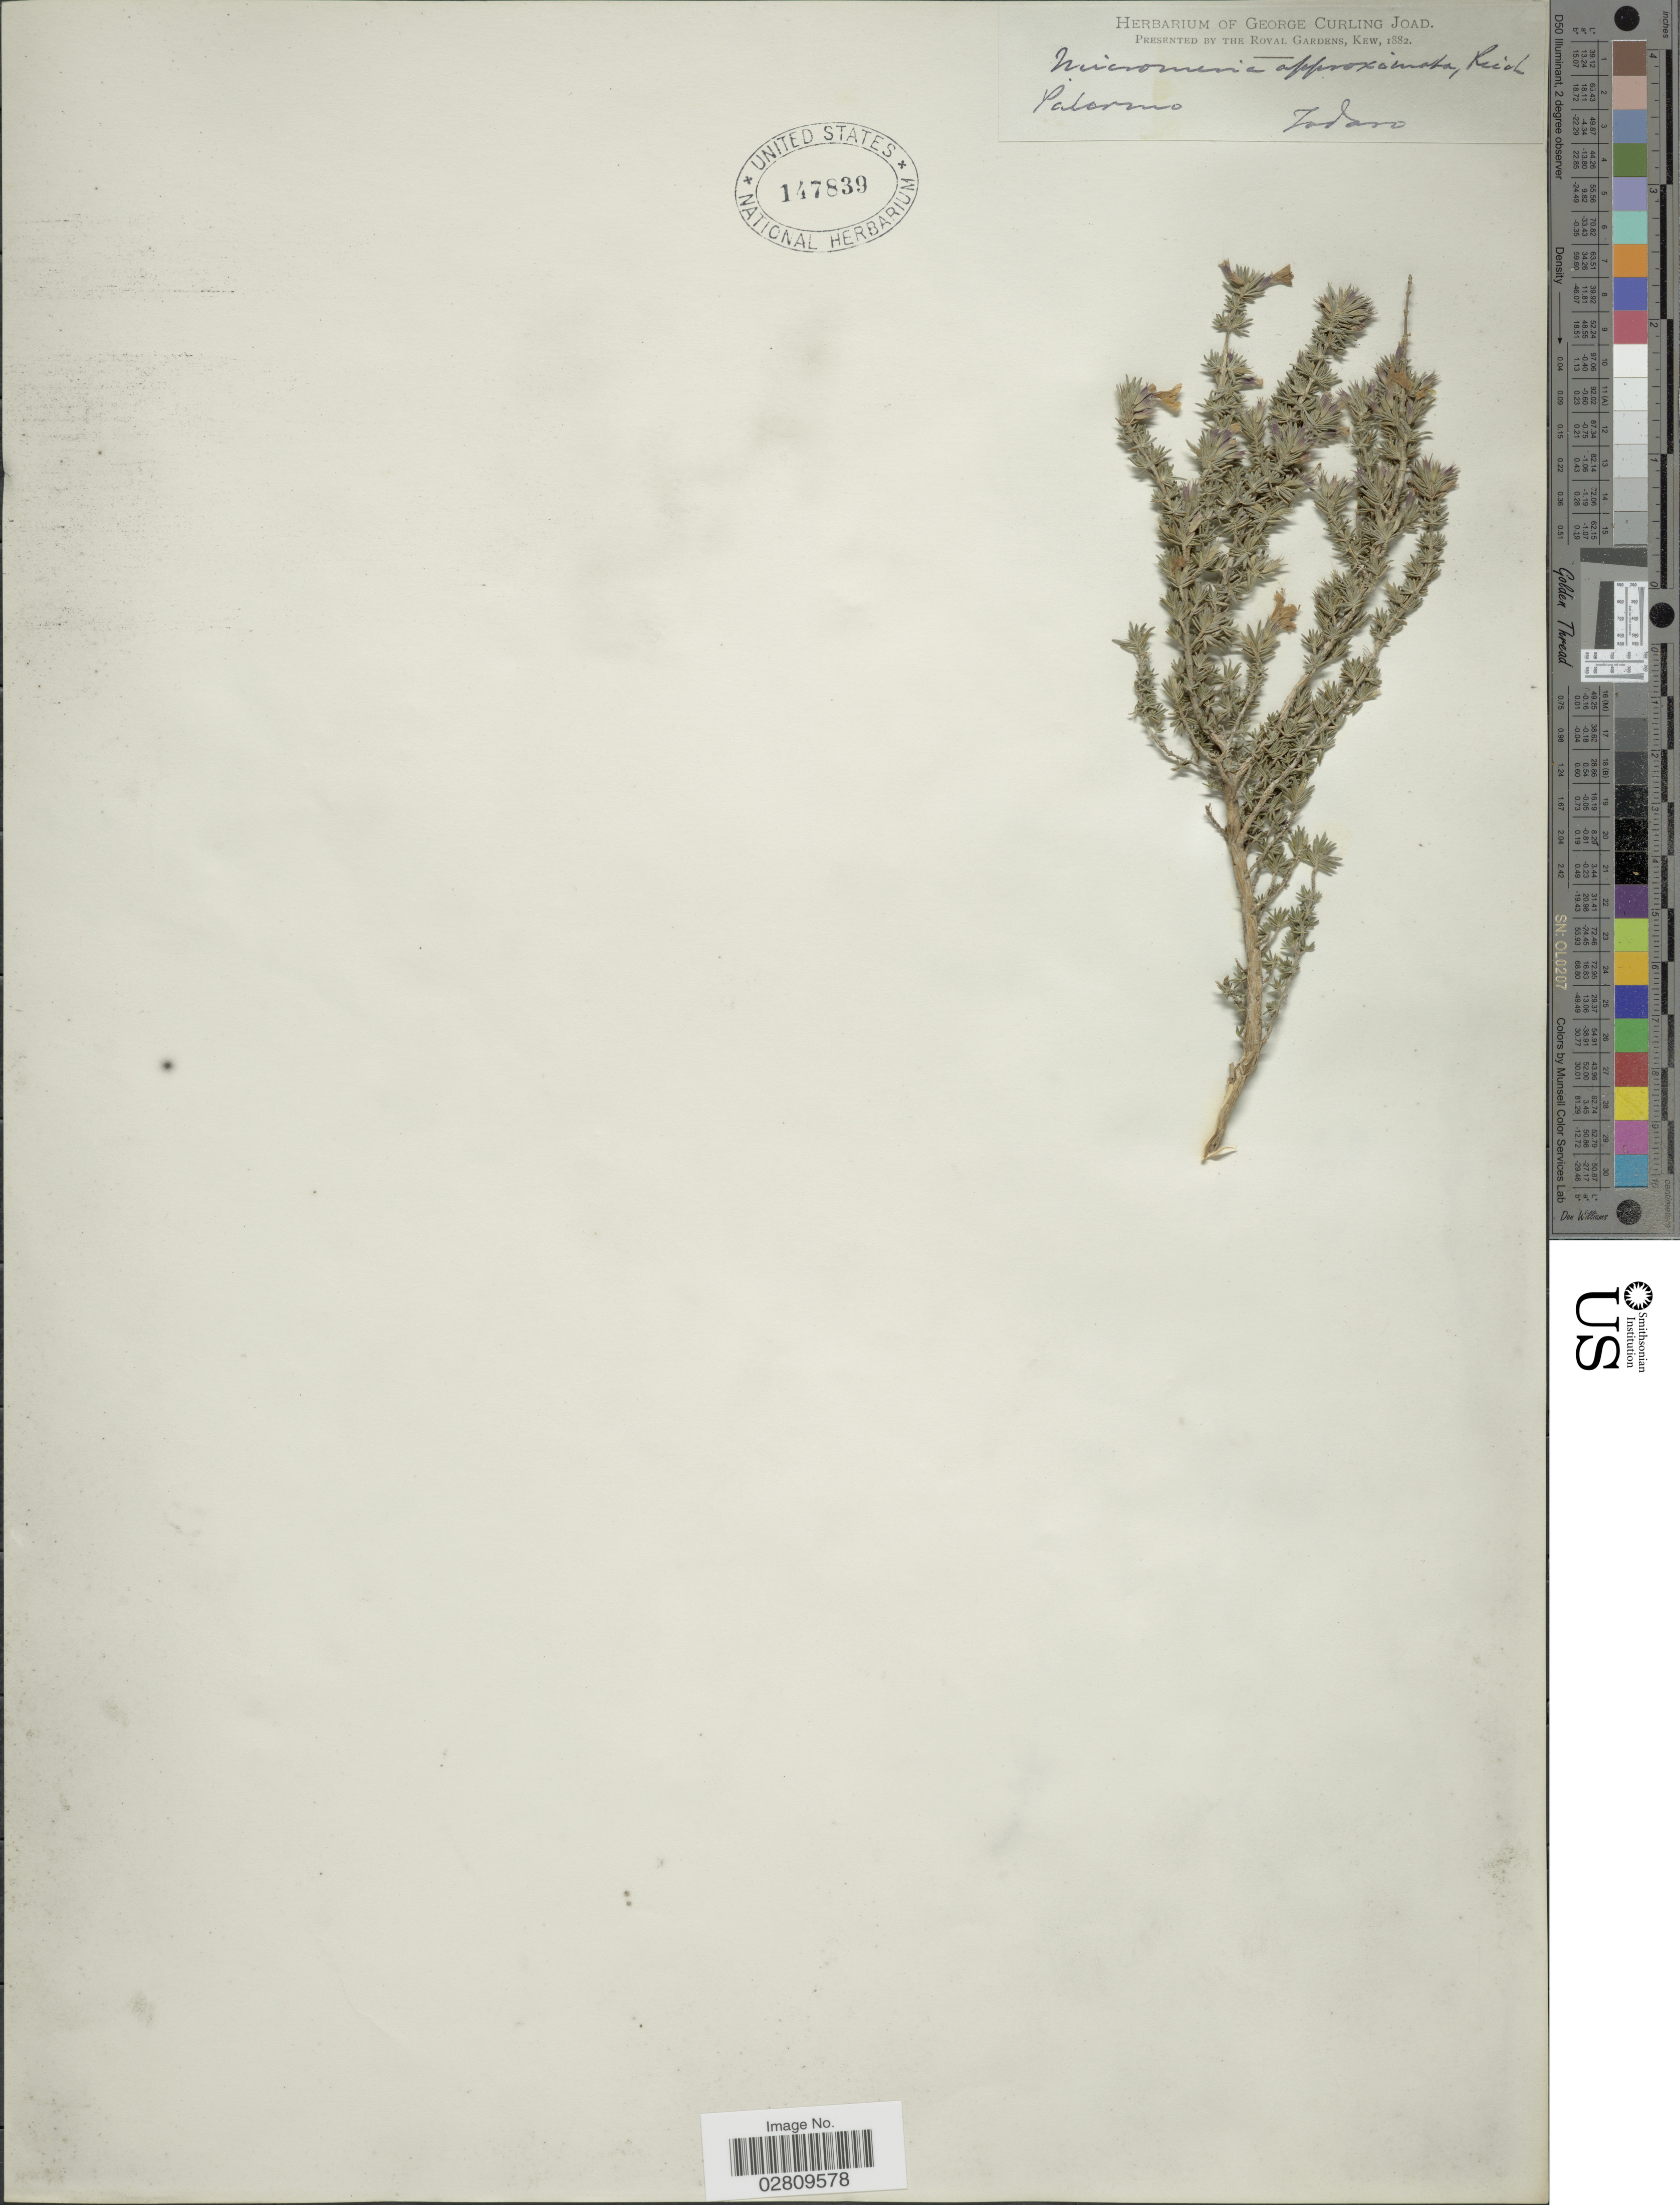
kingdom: Plantae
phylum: Tracheophyta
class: Magnoliopsida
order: Lamiales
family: Lamiaceae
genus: Micromeria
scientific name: Micromeria approximata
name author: Rchb.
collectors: Todaro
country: Italy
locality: Palermo.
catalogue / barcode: US 147839